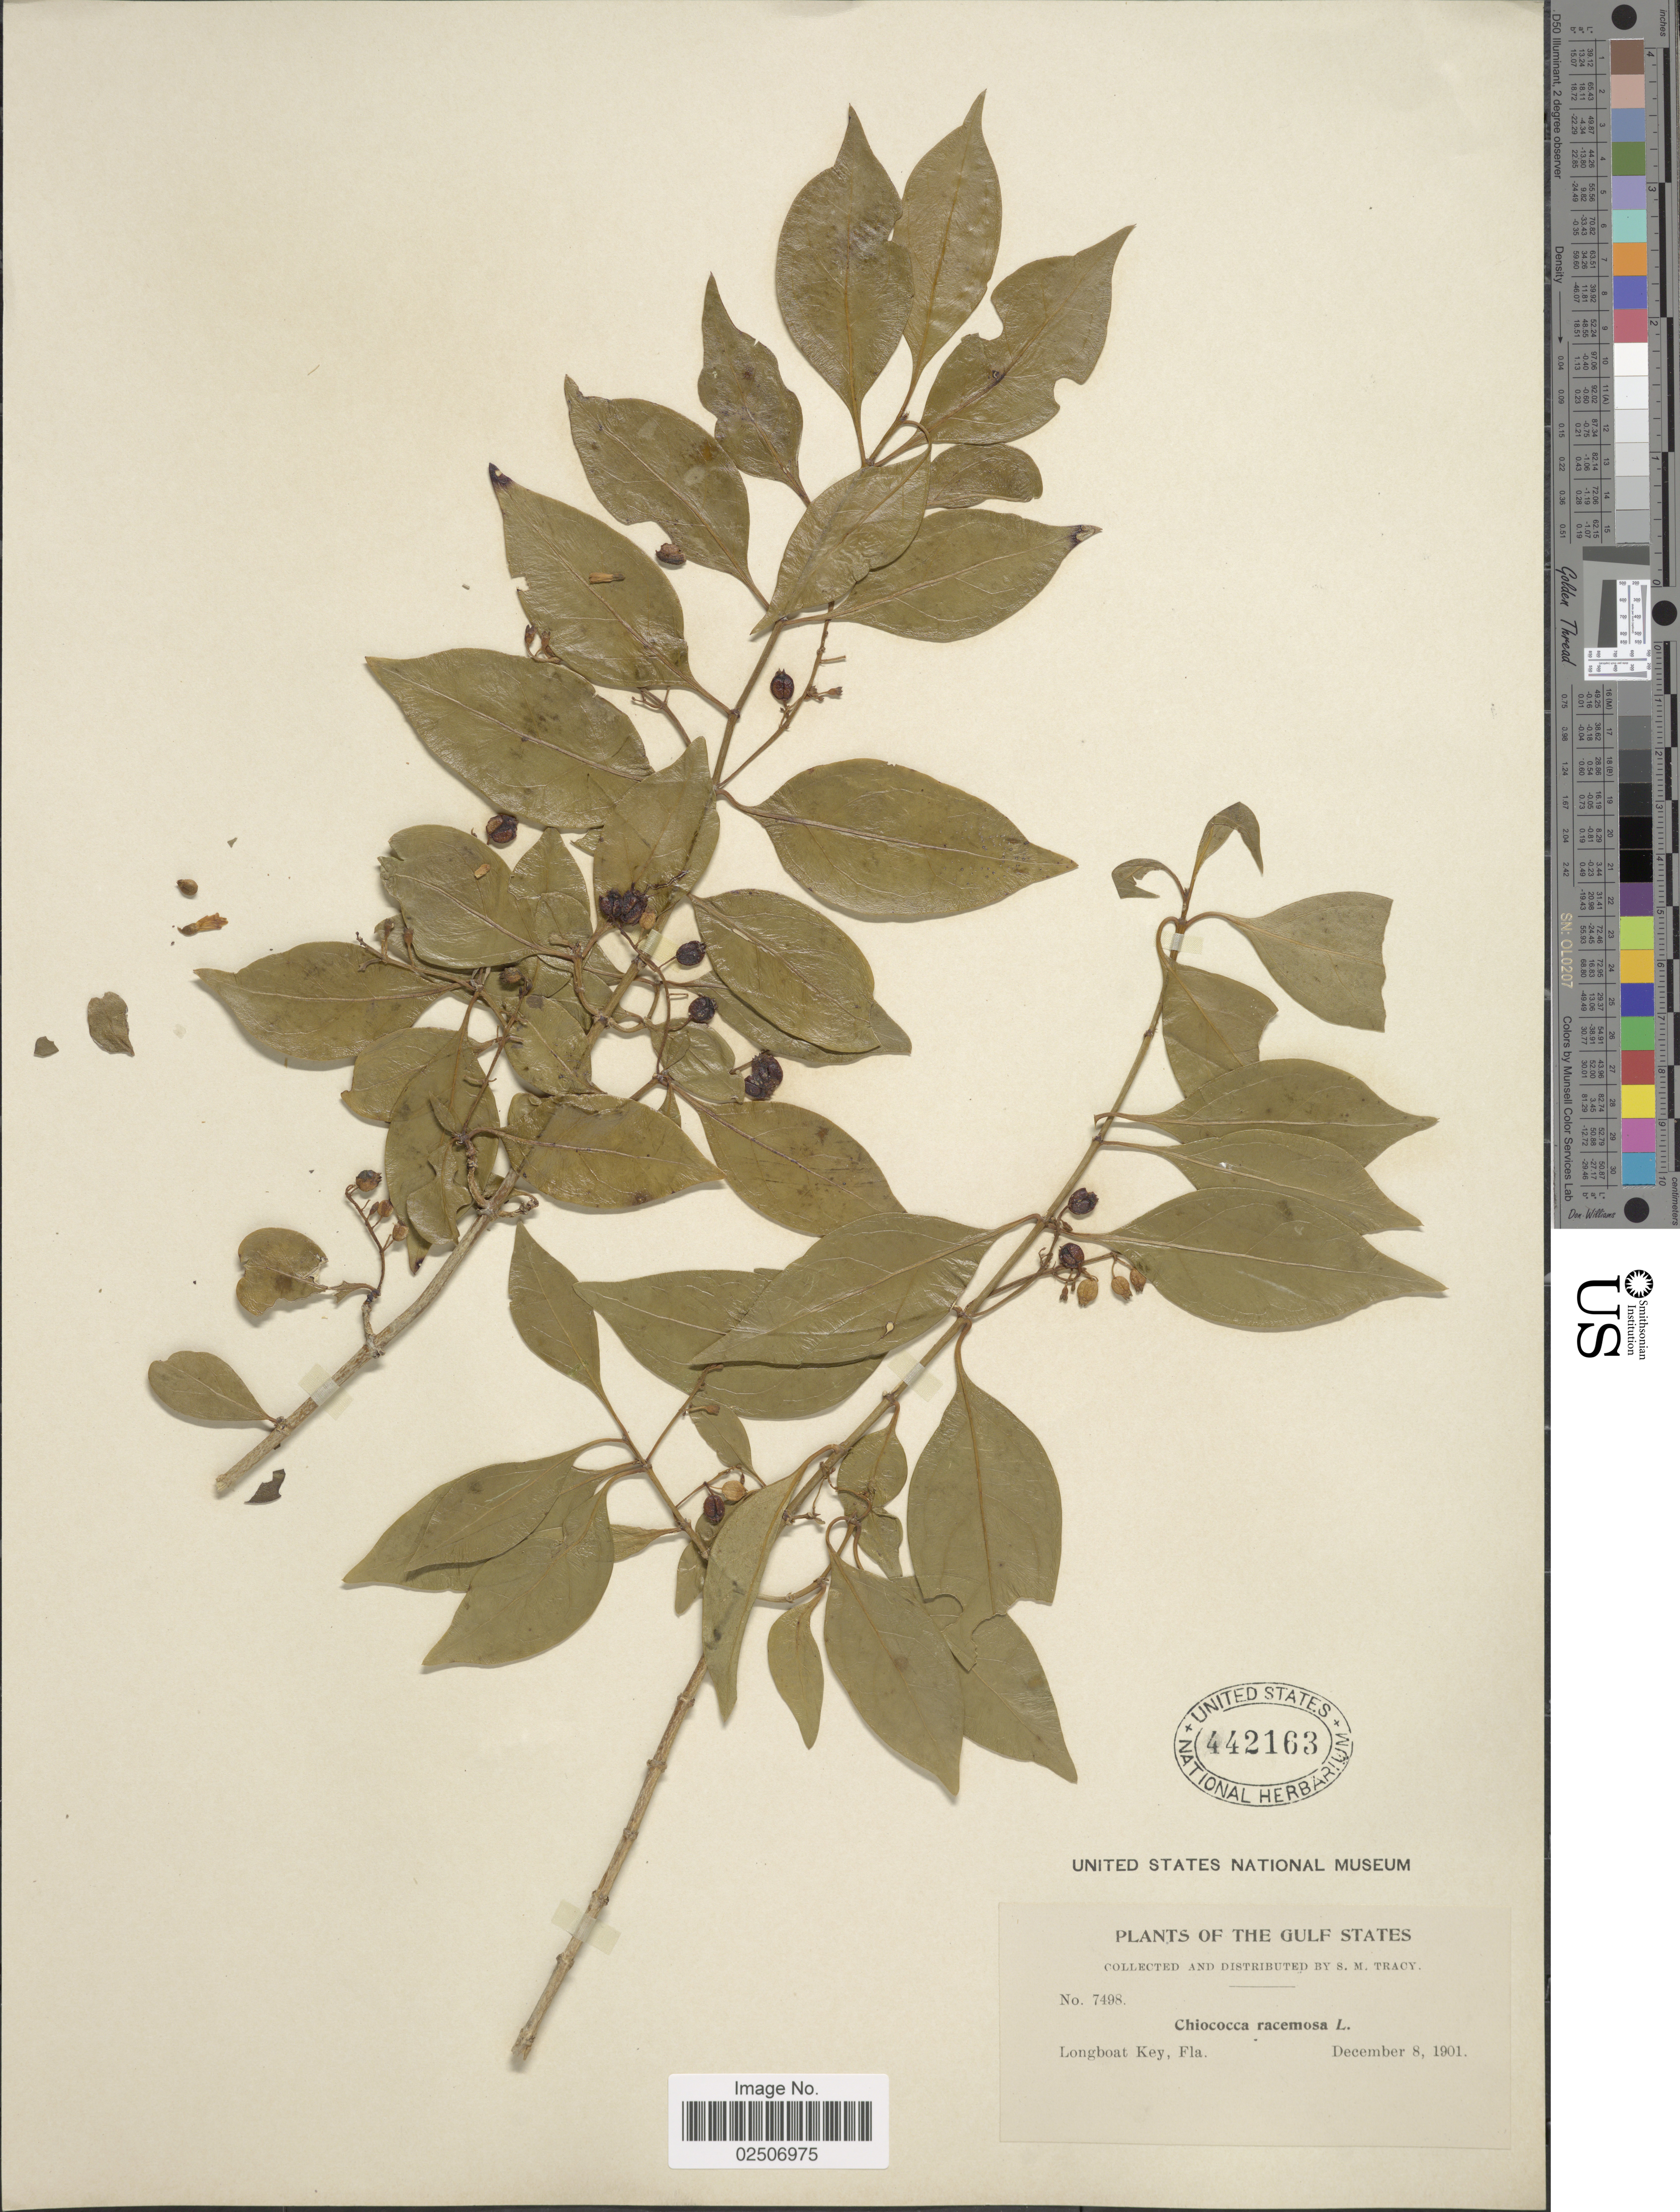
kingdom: Plantae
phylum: Tracheophyta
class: Magnoliopsida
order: Gentianales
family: Rubiaceae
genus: Chiococca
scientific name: Chiococca alba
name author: (L.) Hitchc.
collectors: S. M. Tracy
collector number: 7498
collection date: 1901-12-08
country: United States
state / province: Florida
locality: Gulf States, Longboat Key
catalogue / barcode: US 442163